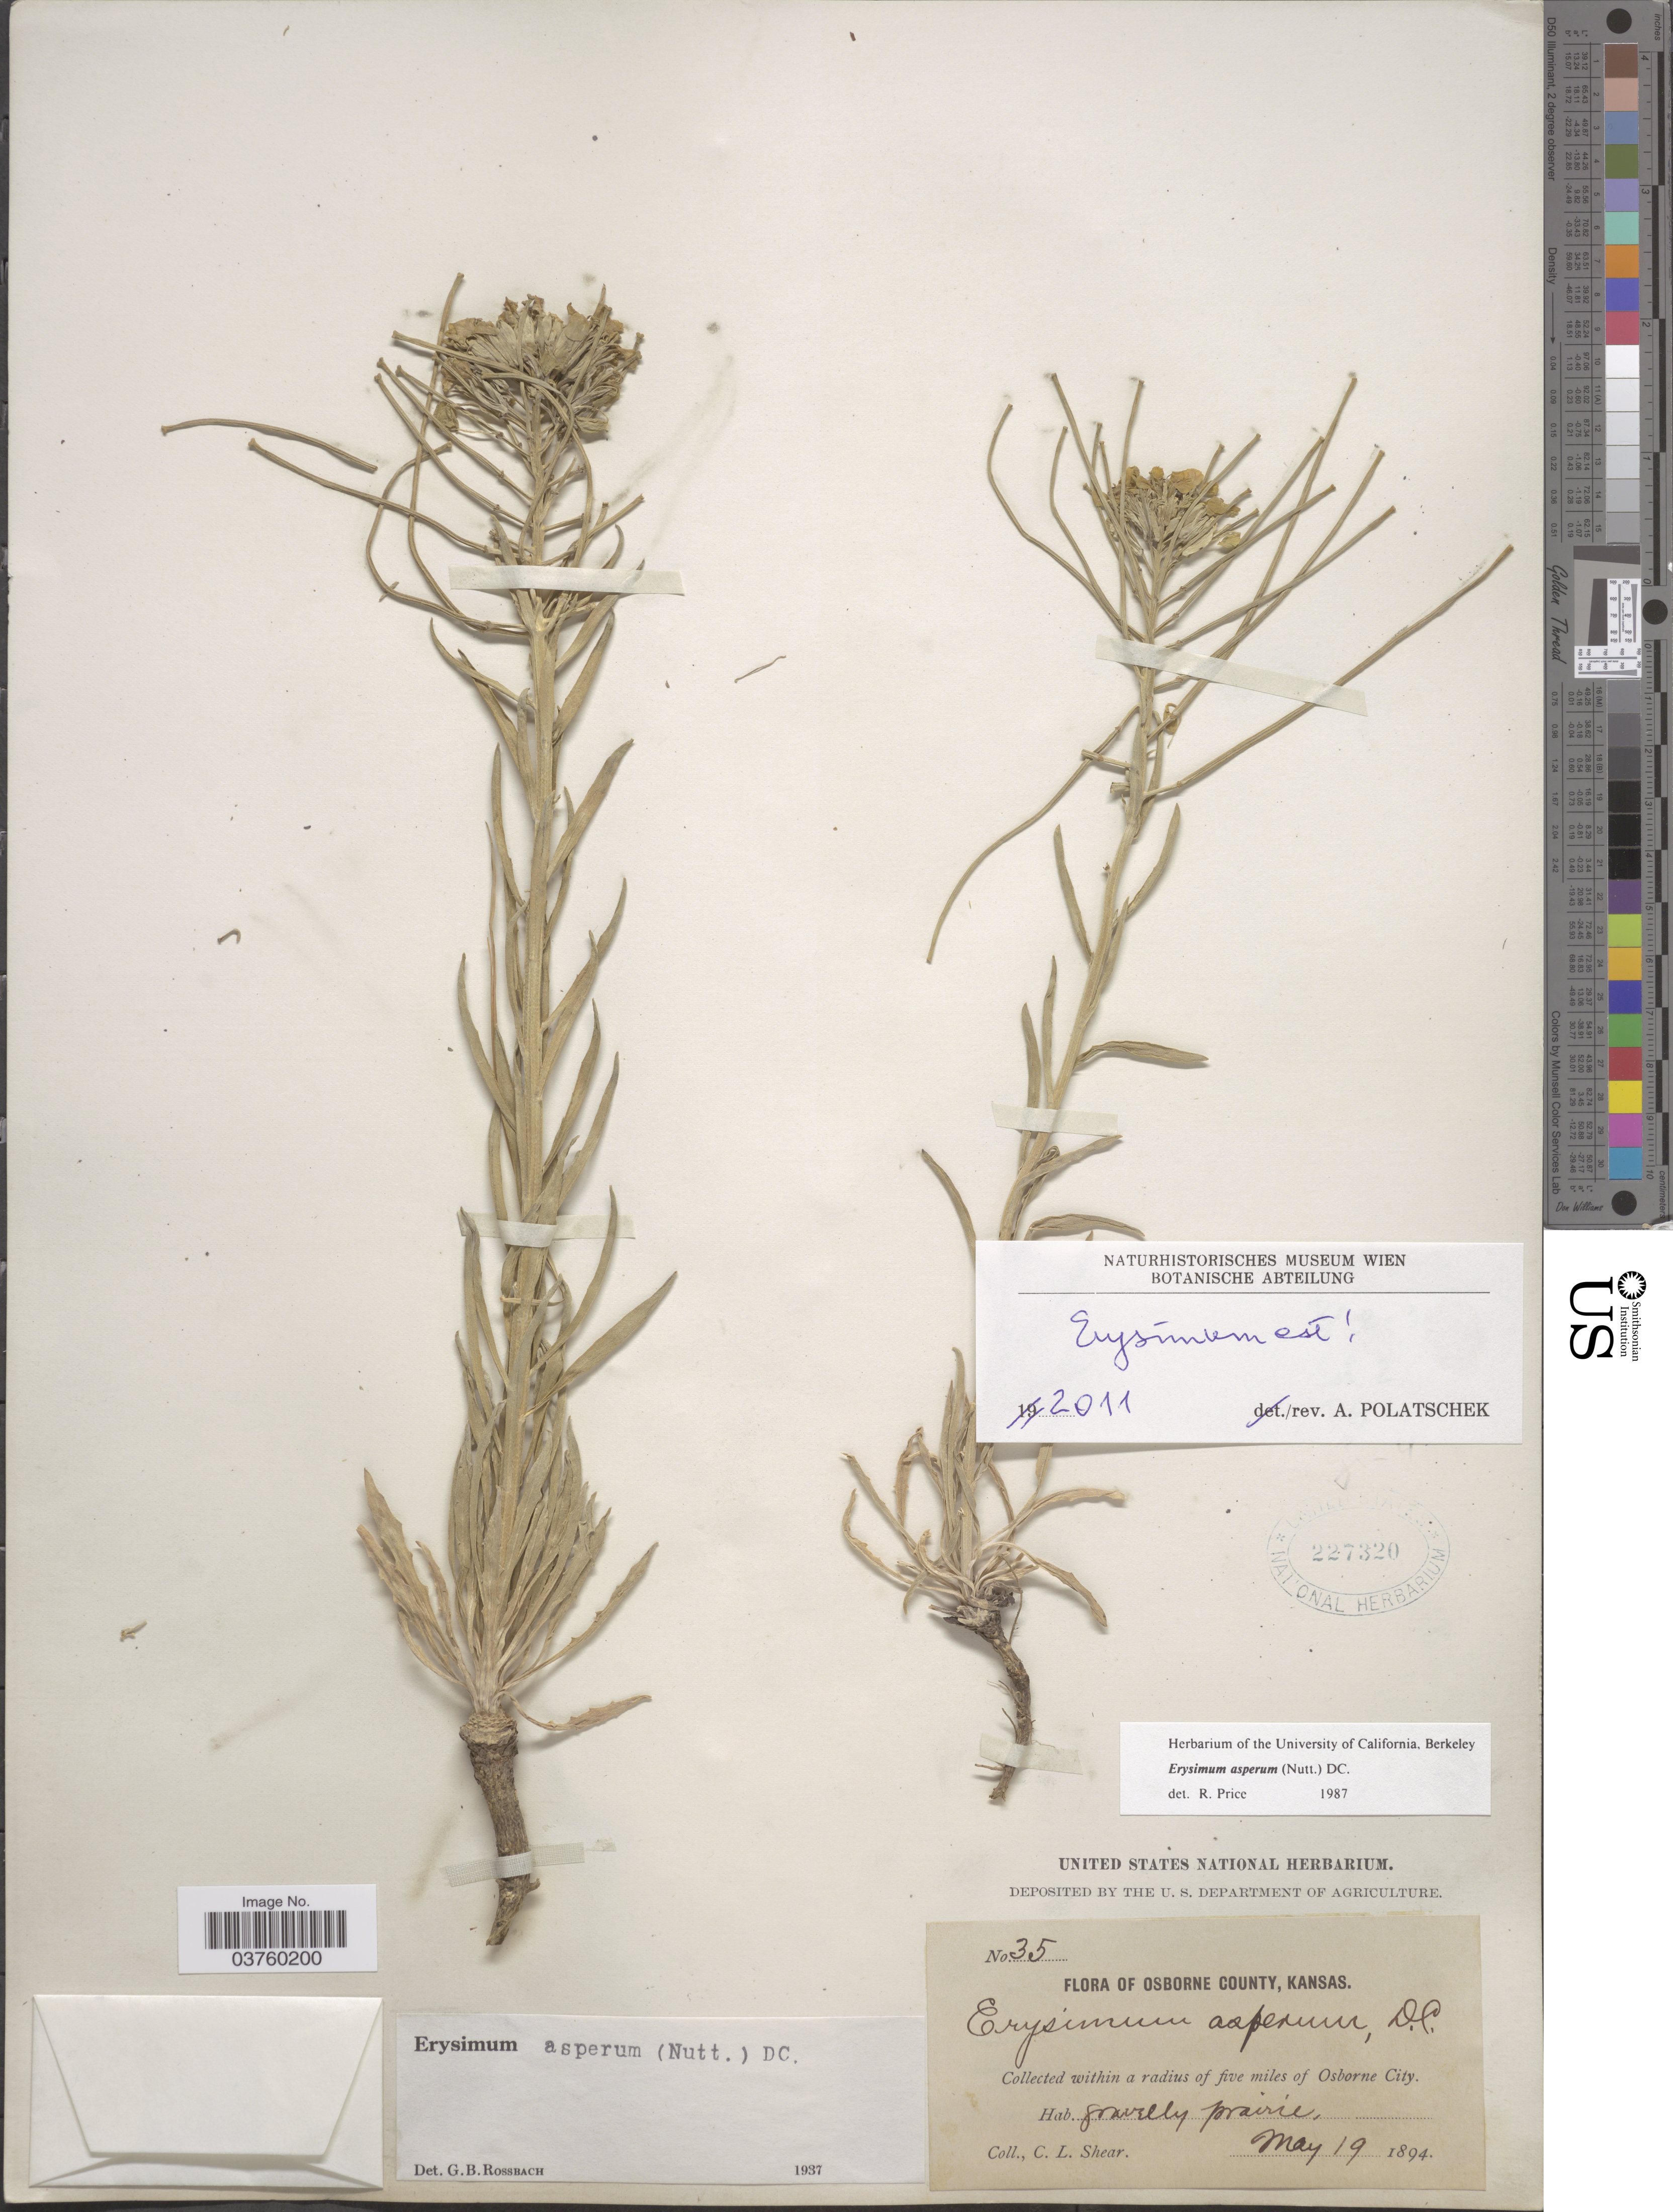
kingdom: Plantae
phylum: Tracheophyta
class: Magnoliopsida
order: Brassicales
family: Brassicaceae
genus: Erysimum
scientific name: Erysimum asperum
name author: (Nutt.) DC.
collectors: C. L. Shear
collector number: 35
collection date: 1894-05-19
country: United States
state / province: Kansas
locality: Osborne County. Within a radius of five miles of Osborne City.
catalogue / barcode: US 227320